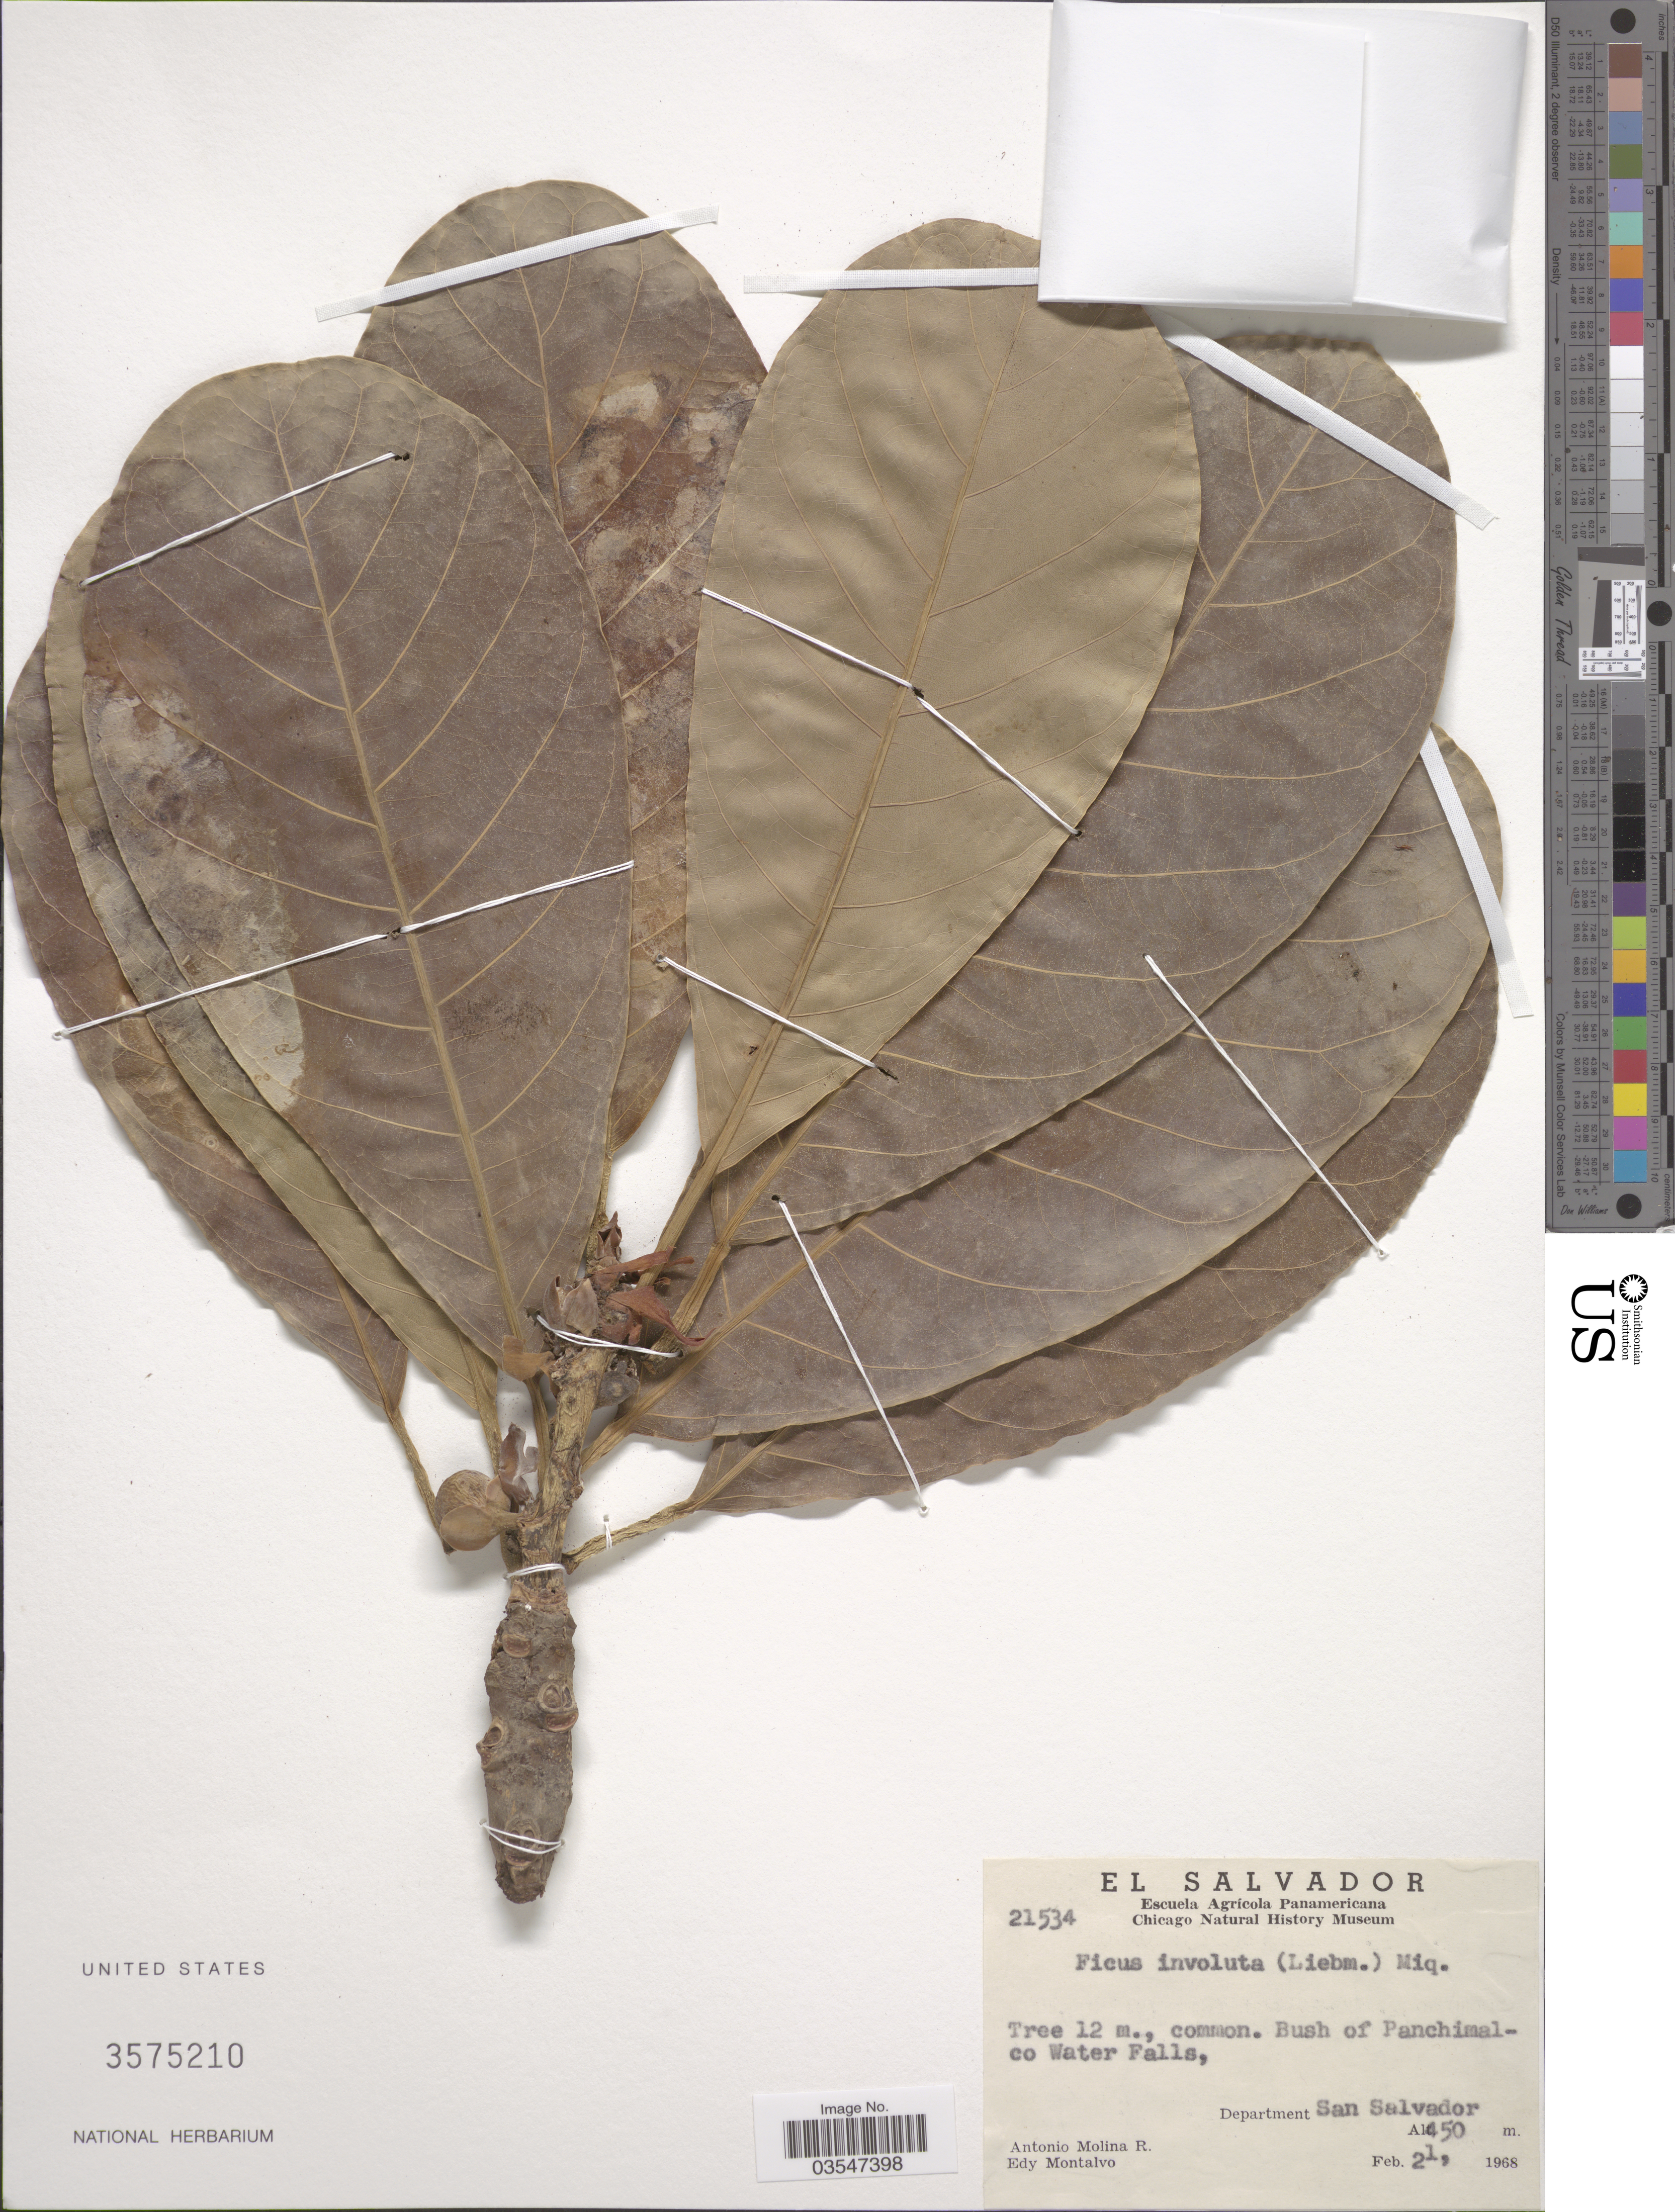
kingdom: Plantae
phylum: Tracheophyta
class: Magnoliopsida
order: Rosales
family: Moraceae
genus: Ficus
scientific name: Ficus obtusifolia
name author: Kunth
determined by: Pederneiras, Leandro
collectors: A. Molina R. & E. A. Montalvo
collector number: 21534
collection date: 1968-02-21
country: El Salvador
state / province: San Salvador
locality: Bush of Panchimalco Water Falls, Department San Salvador.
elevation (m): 450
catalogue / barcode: US 3575210